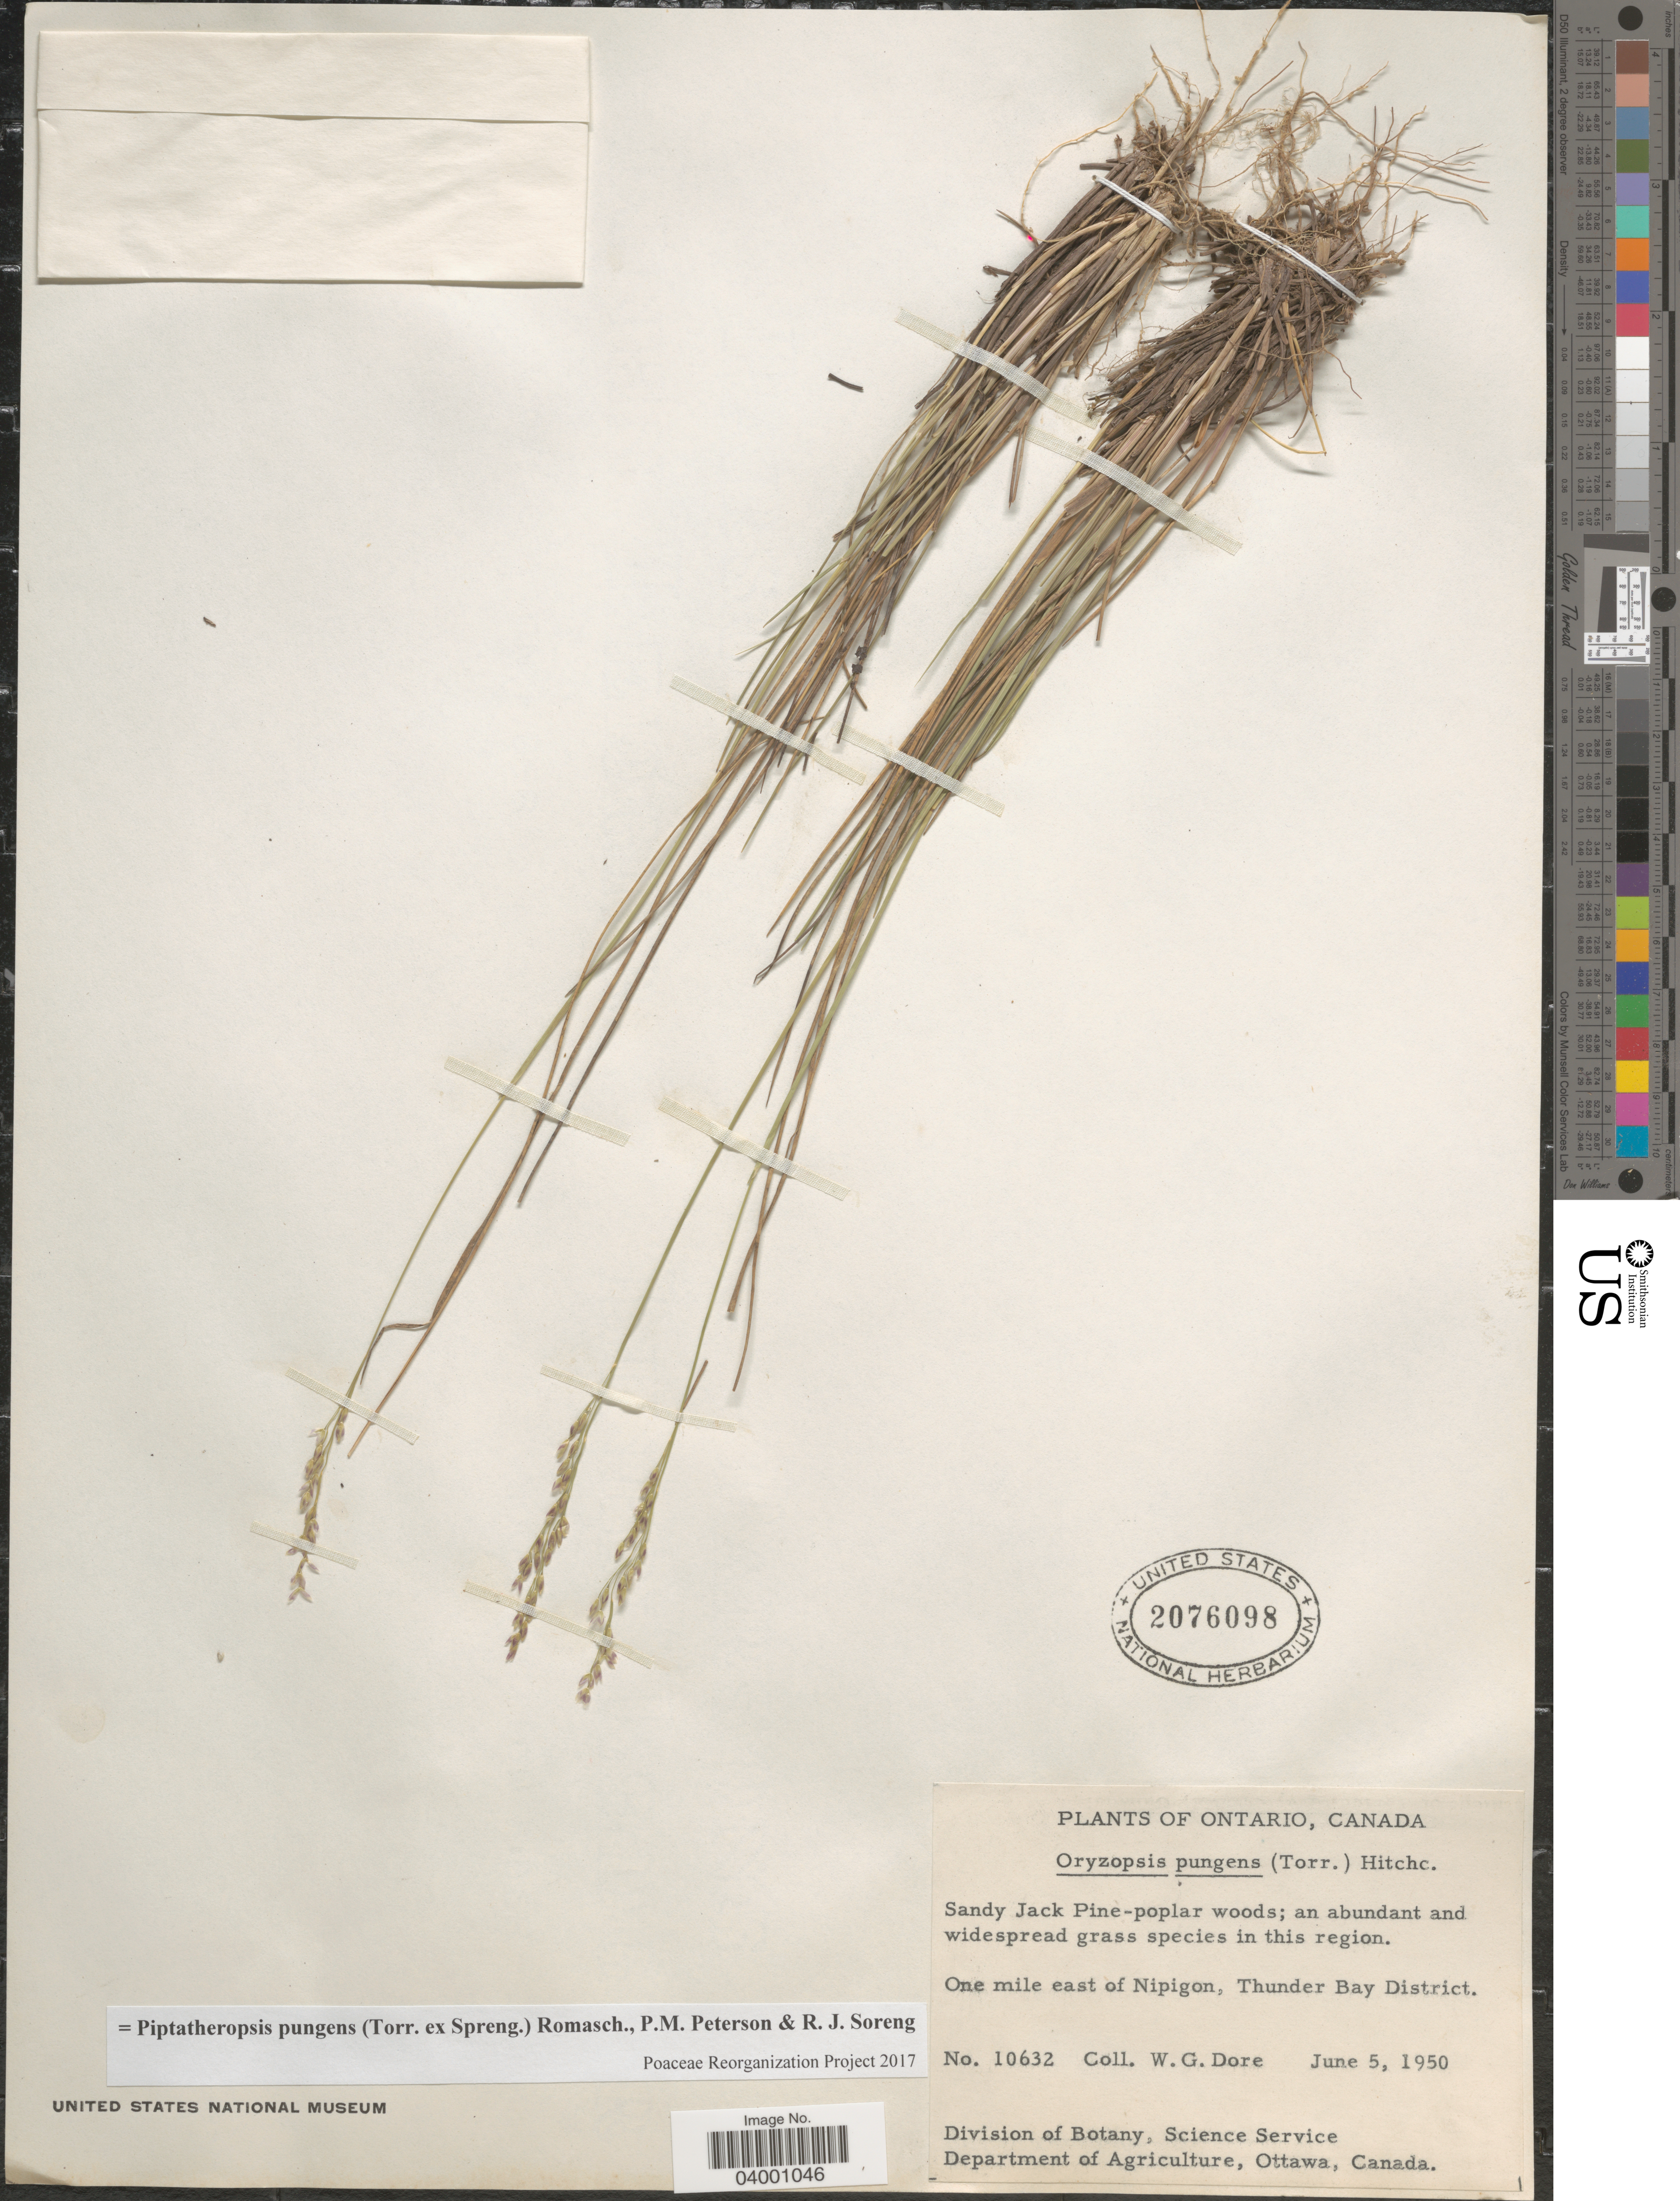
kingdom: Plantae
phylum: Tracheophyta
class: Liliopsida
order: Poales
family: Poaceae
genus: Piptatheropsis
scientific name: Piptatheropsis pungens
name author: (Torr. ex Spreng.) Romasch. et al.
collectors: W. Dore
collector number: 10632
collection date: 1950-06-05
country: Canada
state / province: Ontario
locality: One mile east of Nipigon, Thunder Bay District.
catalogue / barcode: US 2076098